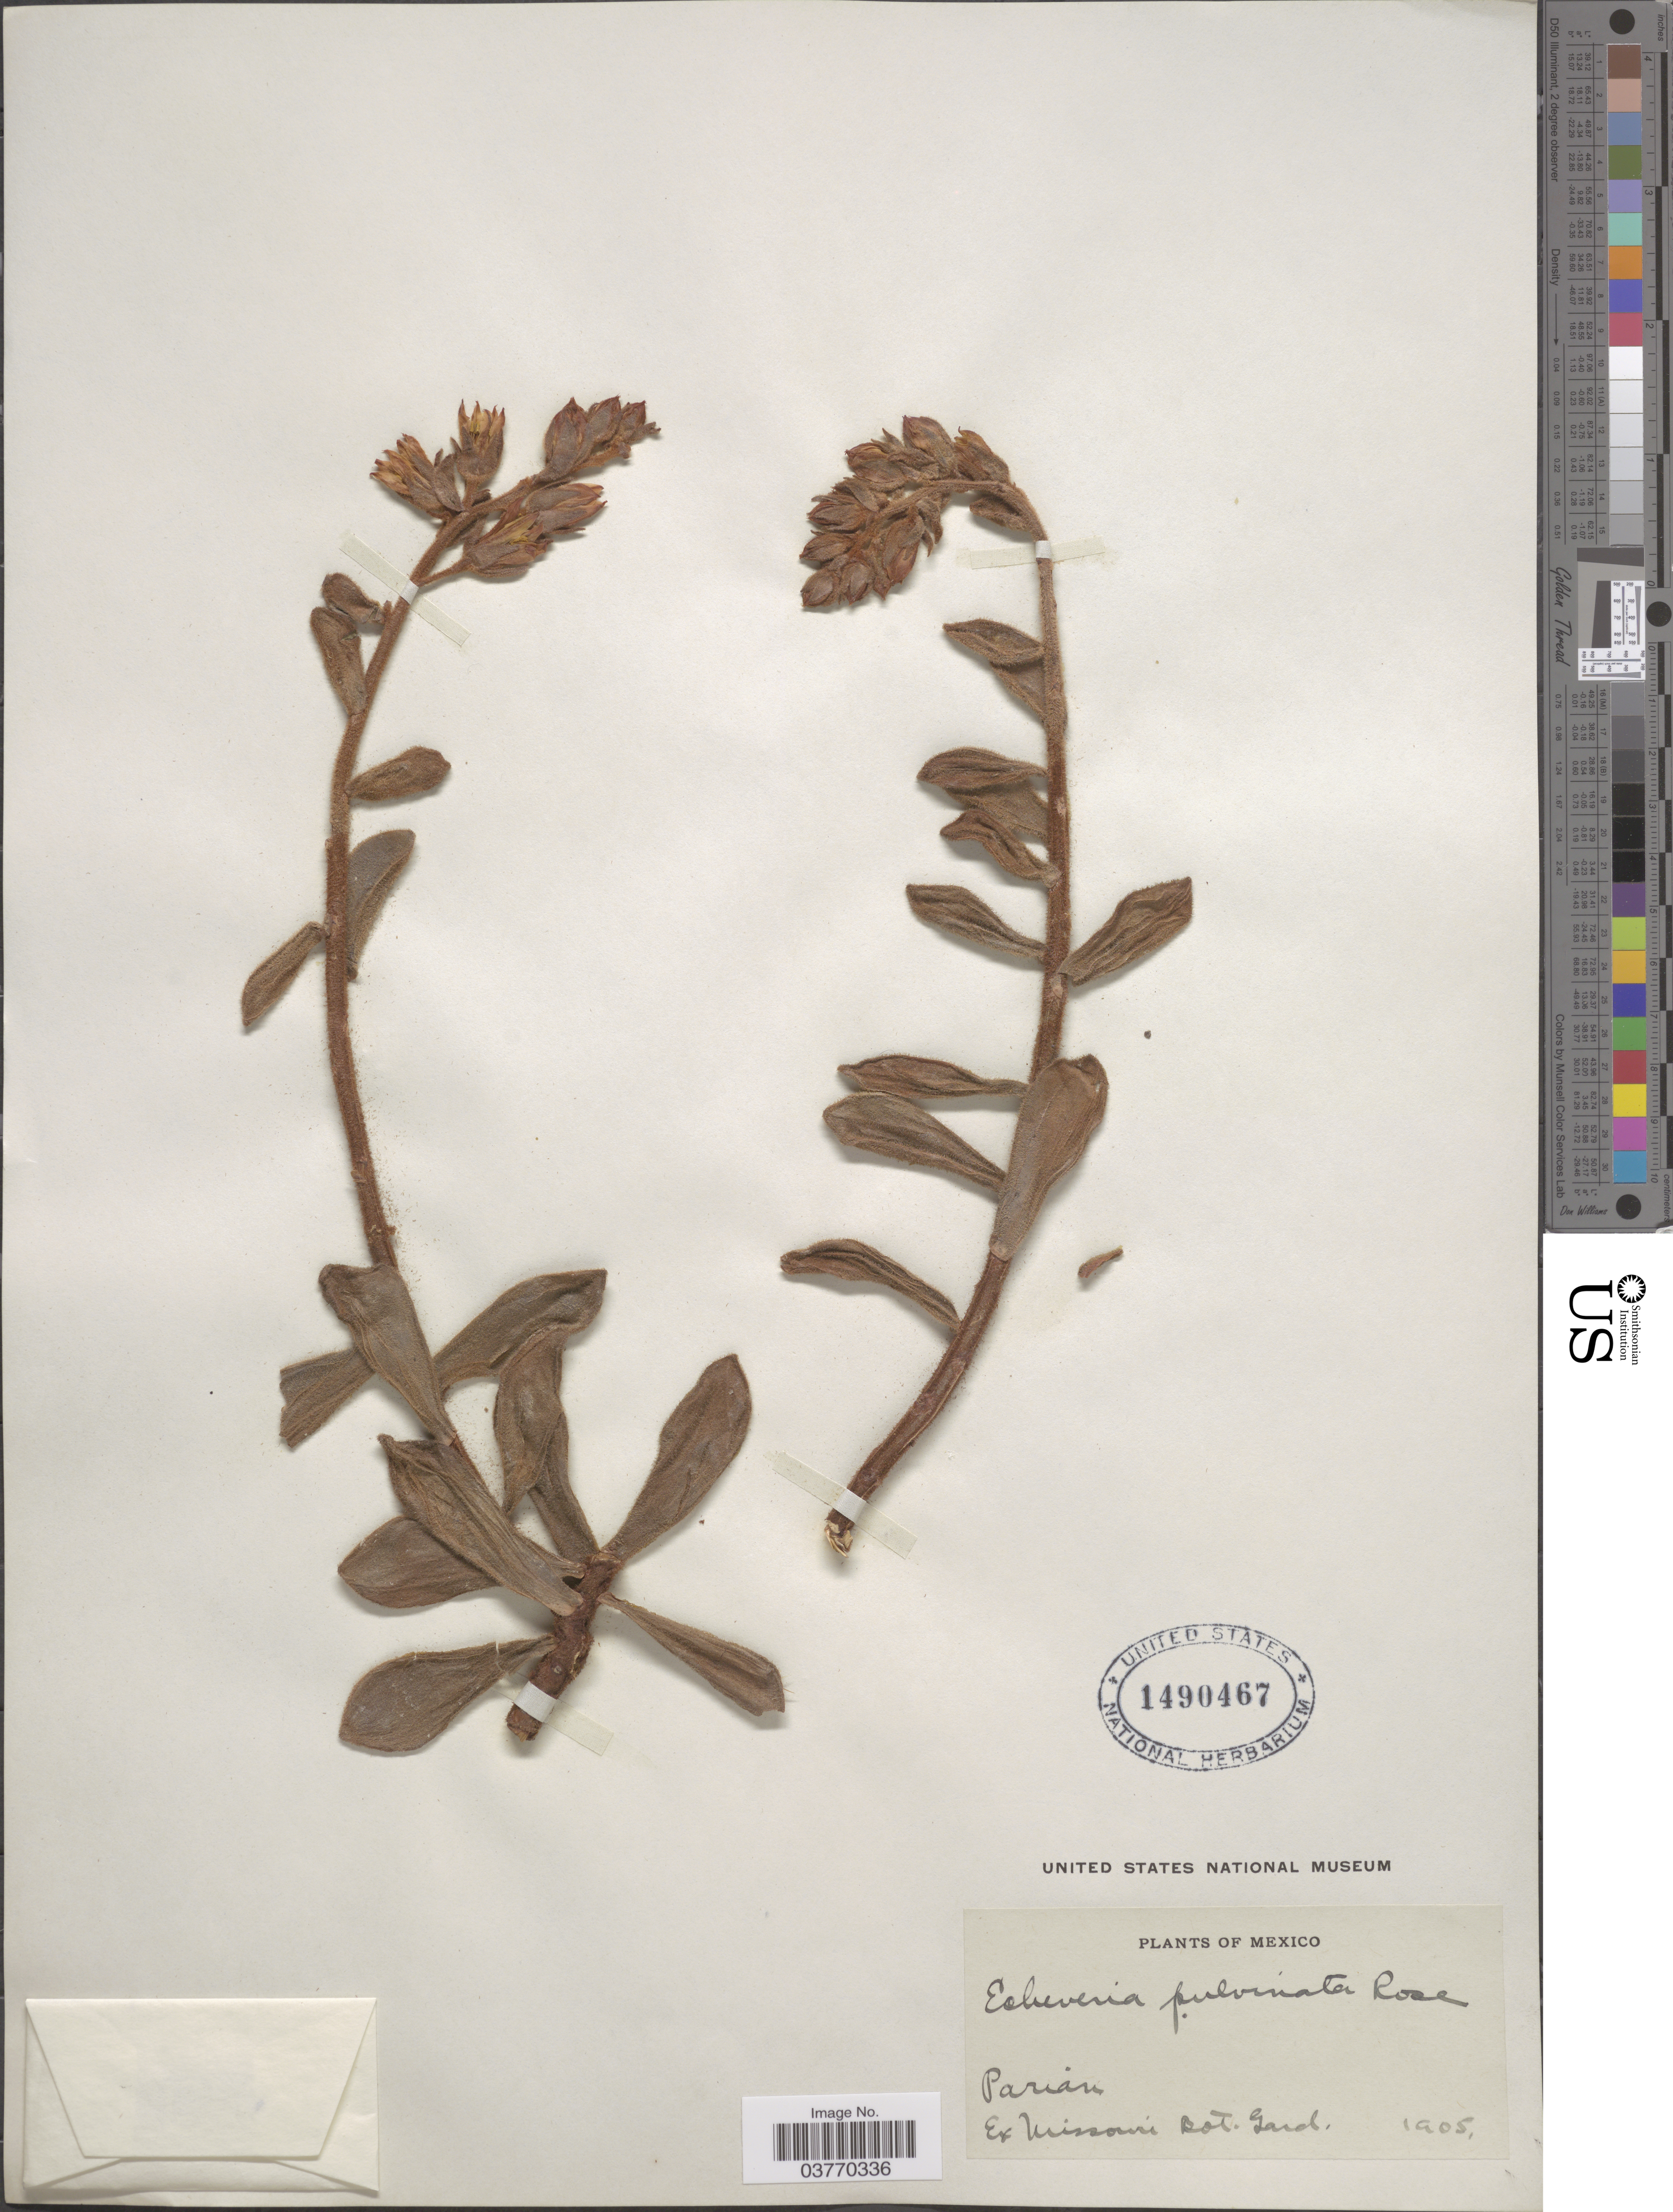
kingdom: Plantae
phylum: Tracheophyta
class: Magnoliopsida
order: Saxifragales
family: Crassulaceae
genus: Echeveria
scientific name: Echeveria pulvinata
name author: Rose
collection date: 1905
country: United States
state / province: Missouri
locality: Parian.?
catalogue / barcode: US 1490467